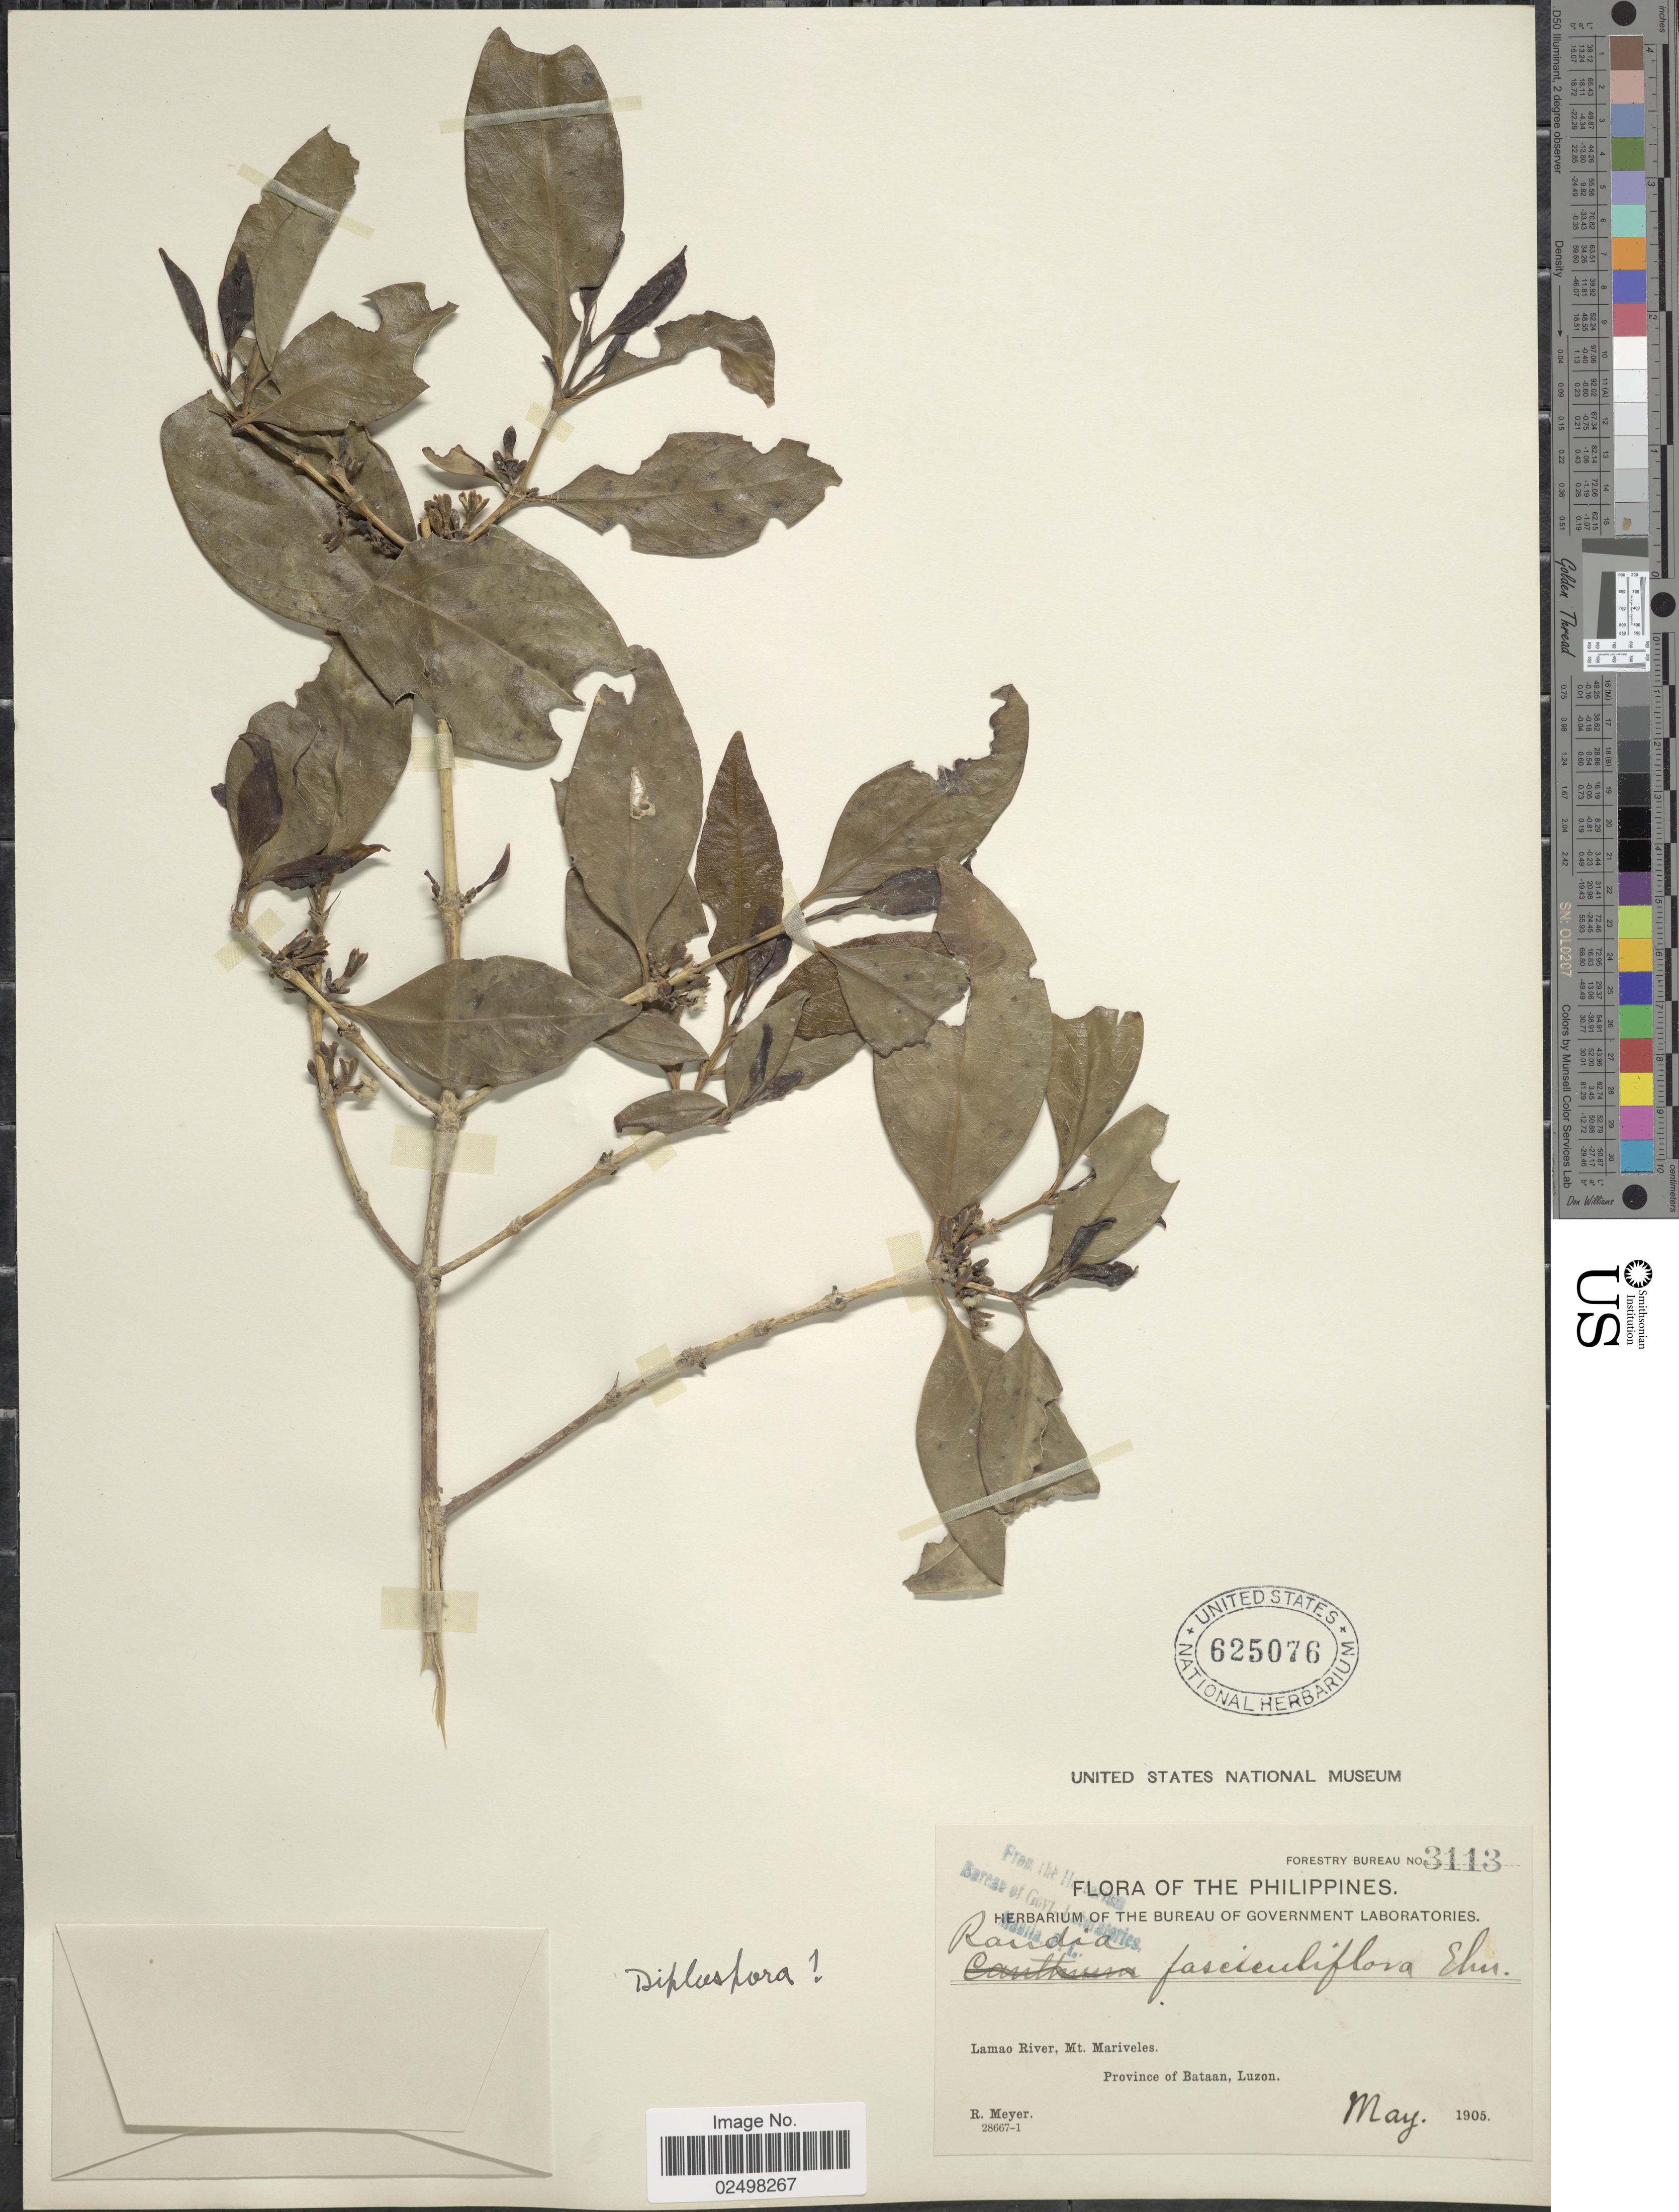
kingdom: Plantae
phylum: Tracheophyta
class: Magnoliopsida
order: Gentianales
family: Rubiaceae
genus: Tricalysia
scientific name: Tricalysia fasciculiflora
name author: (Elmer) Merr.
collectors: R. Meyer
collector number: Forestry Bureau 3113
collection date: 1905-05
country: Philippines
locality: Lamao River. Mt. Mariveles, Province of Bataan, Luzon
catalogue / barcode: US 625076